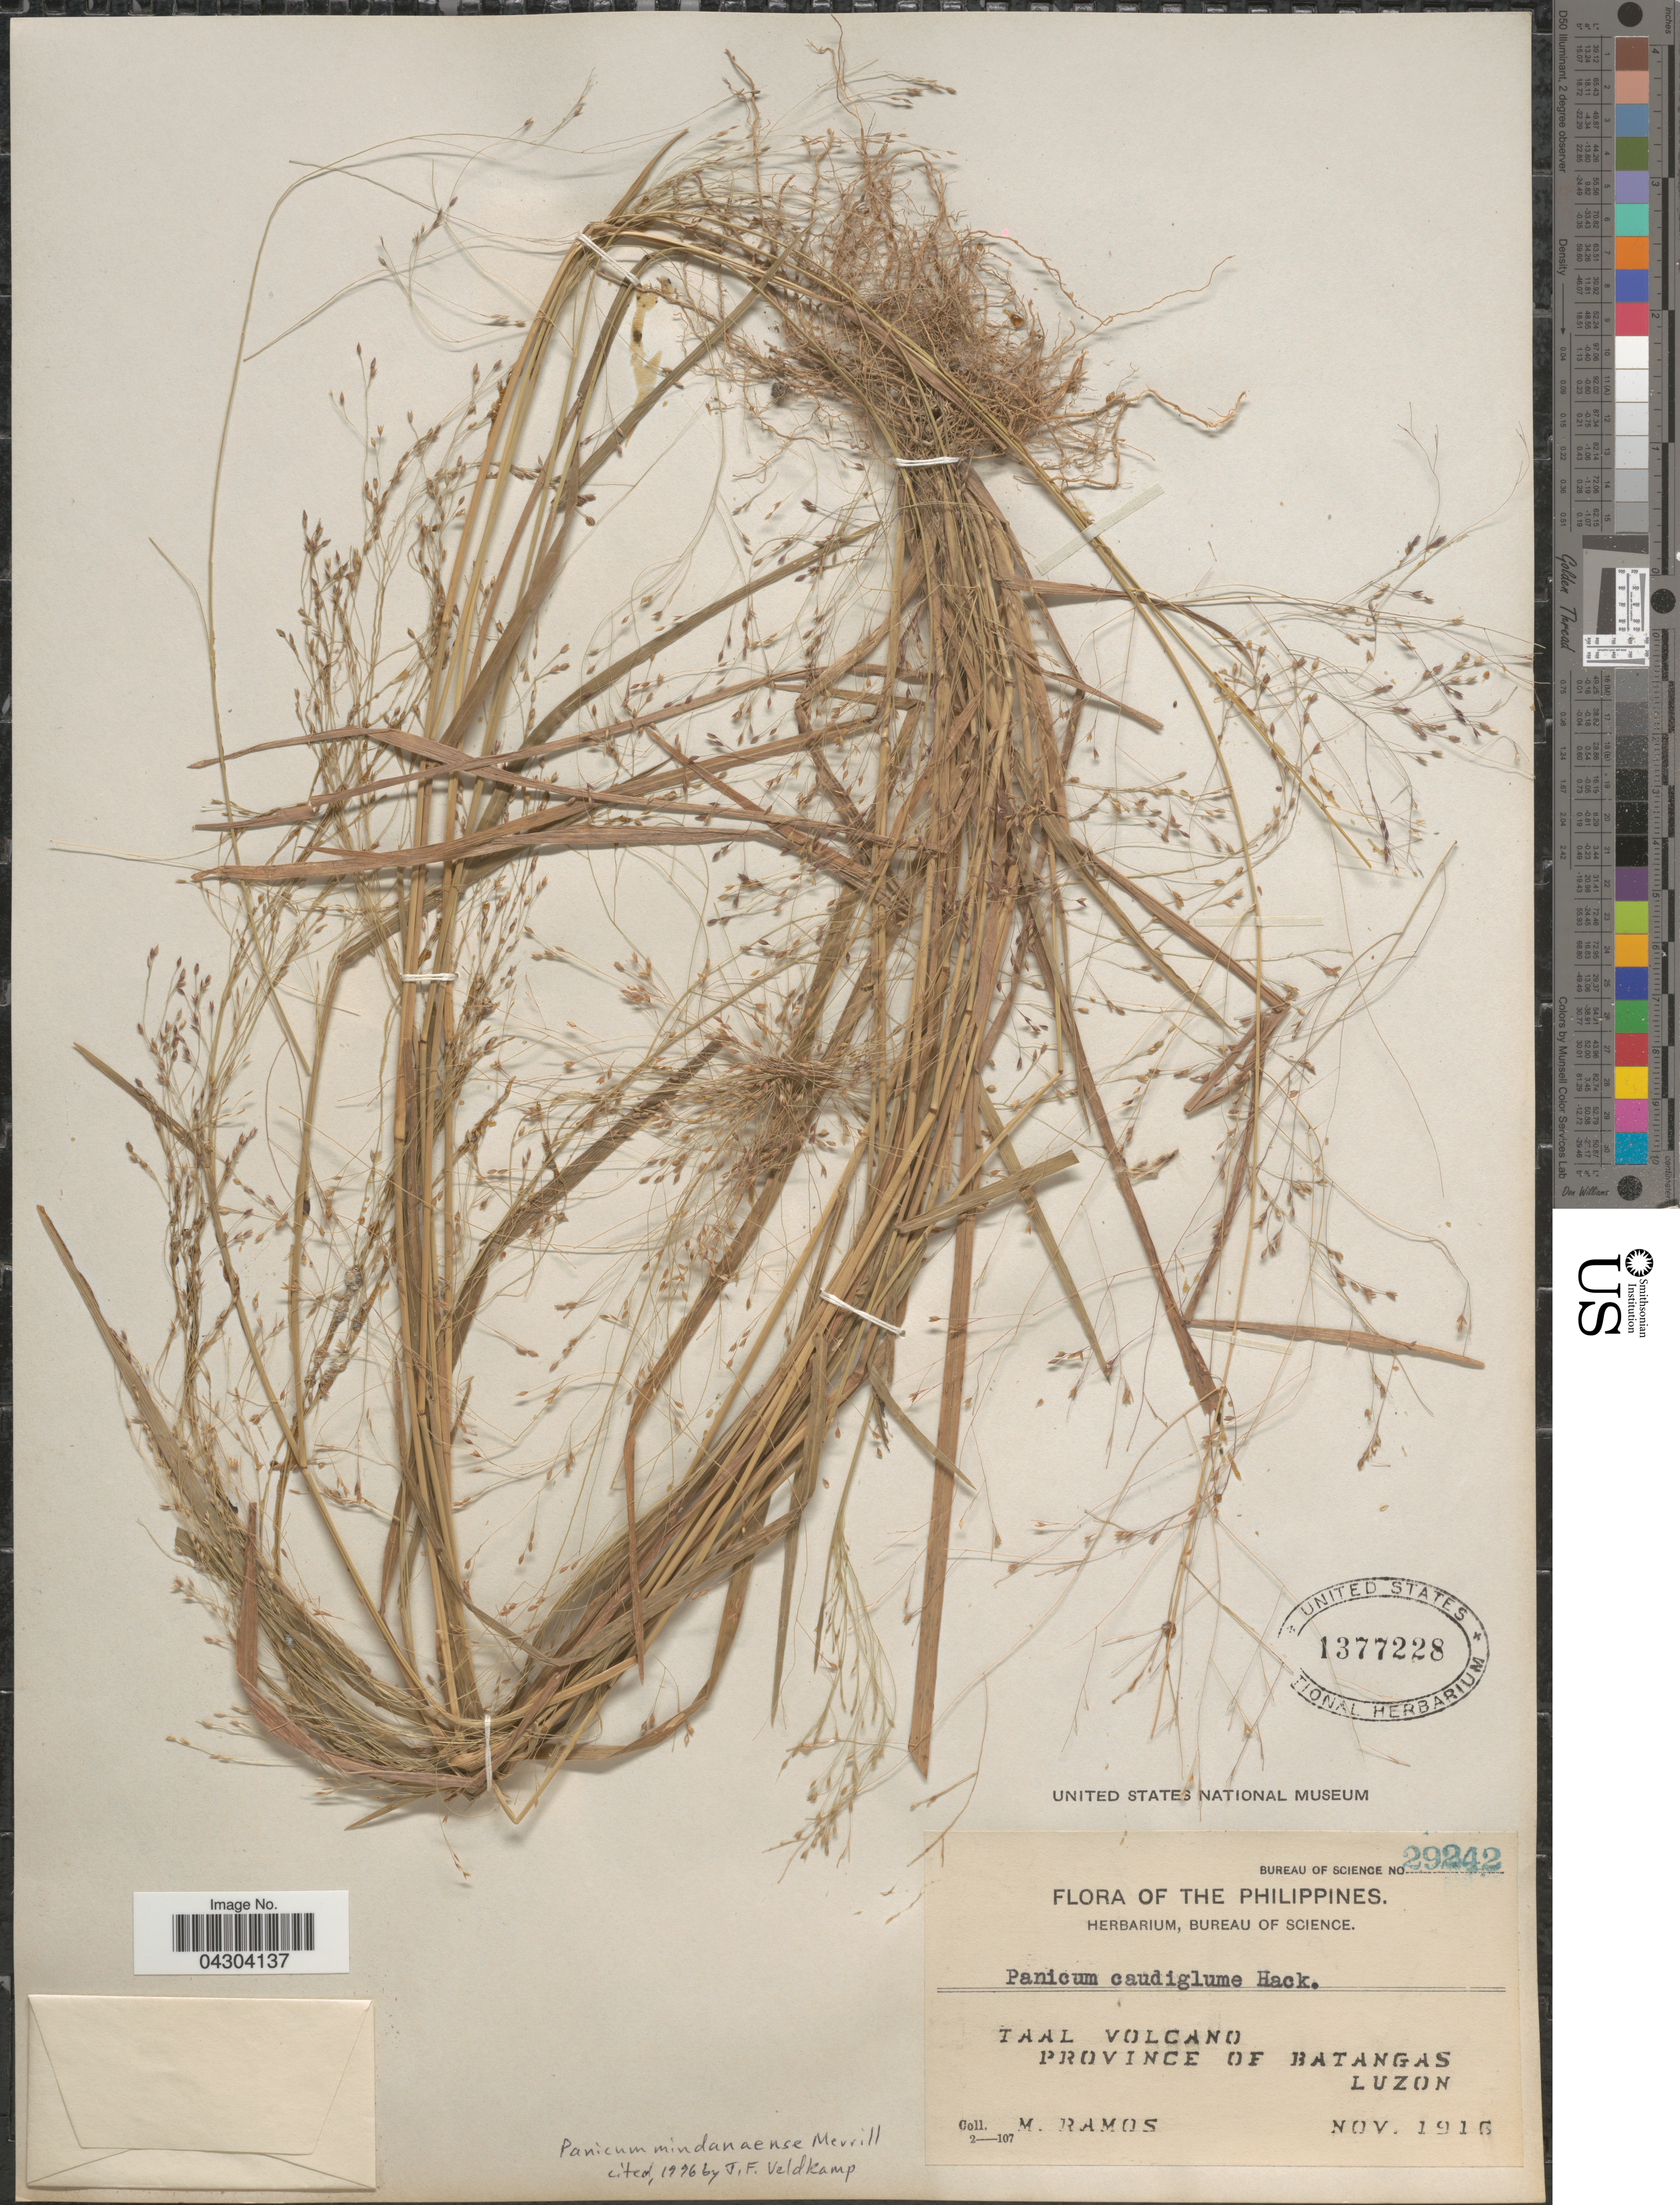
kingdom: Plantae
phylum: Tracheophyta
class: Liliopsida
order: Poales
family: Poaceae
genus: Panicum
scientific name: Panicum mindanaense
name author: Merr.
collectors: M. Ramos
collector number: Bureau of Science 29242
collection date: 1916-11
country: Philippines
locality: Taal Volcano. Province of Batangas. Luzon.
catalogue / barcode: US 1377228